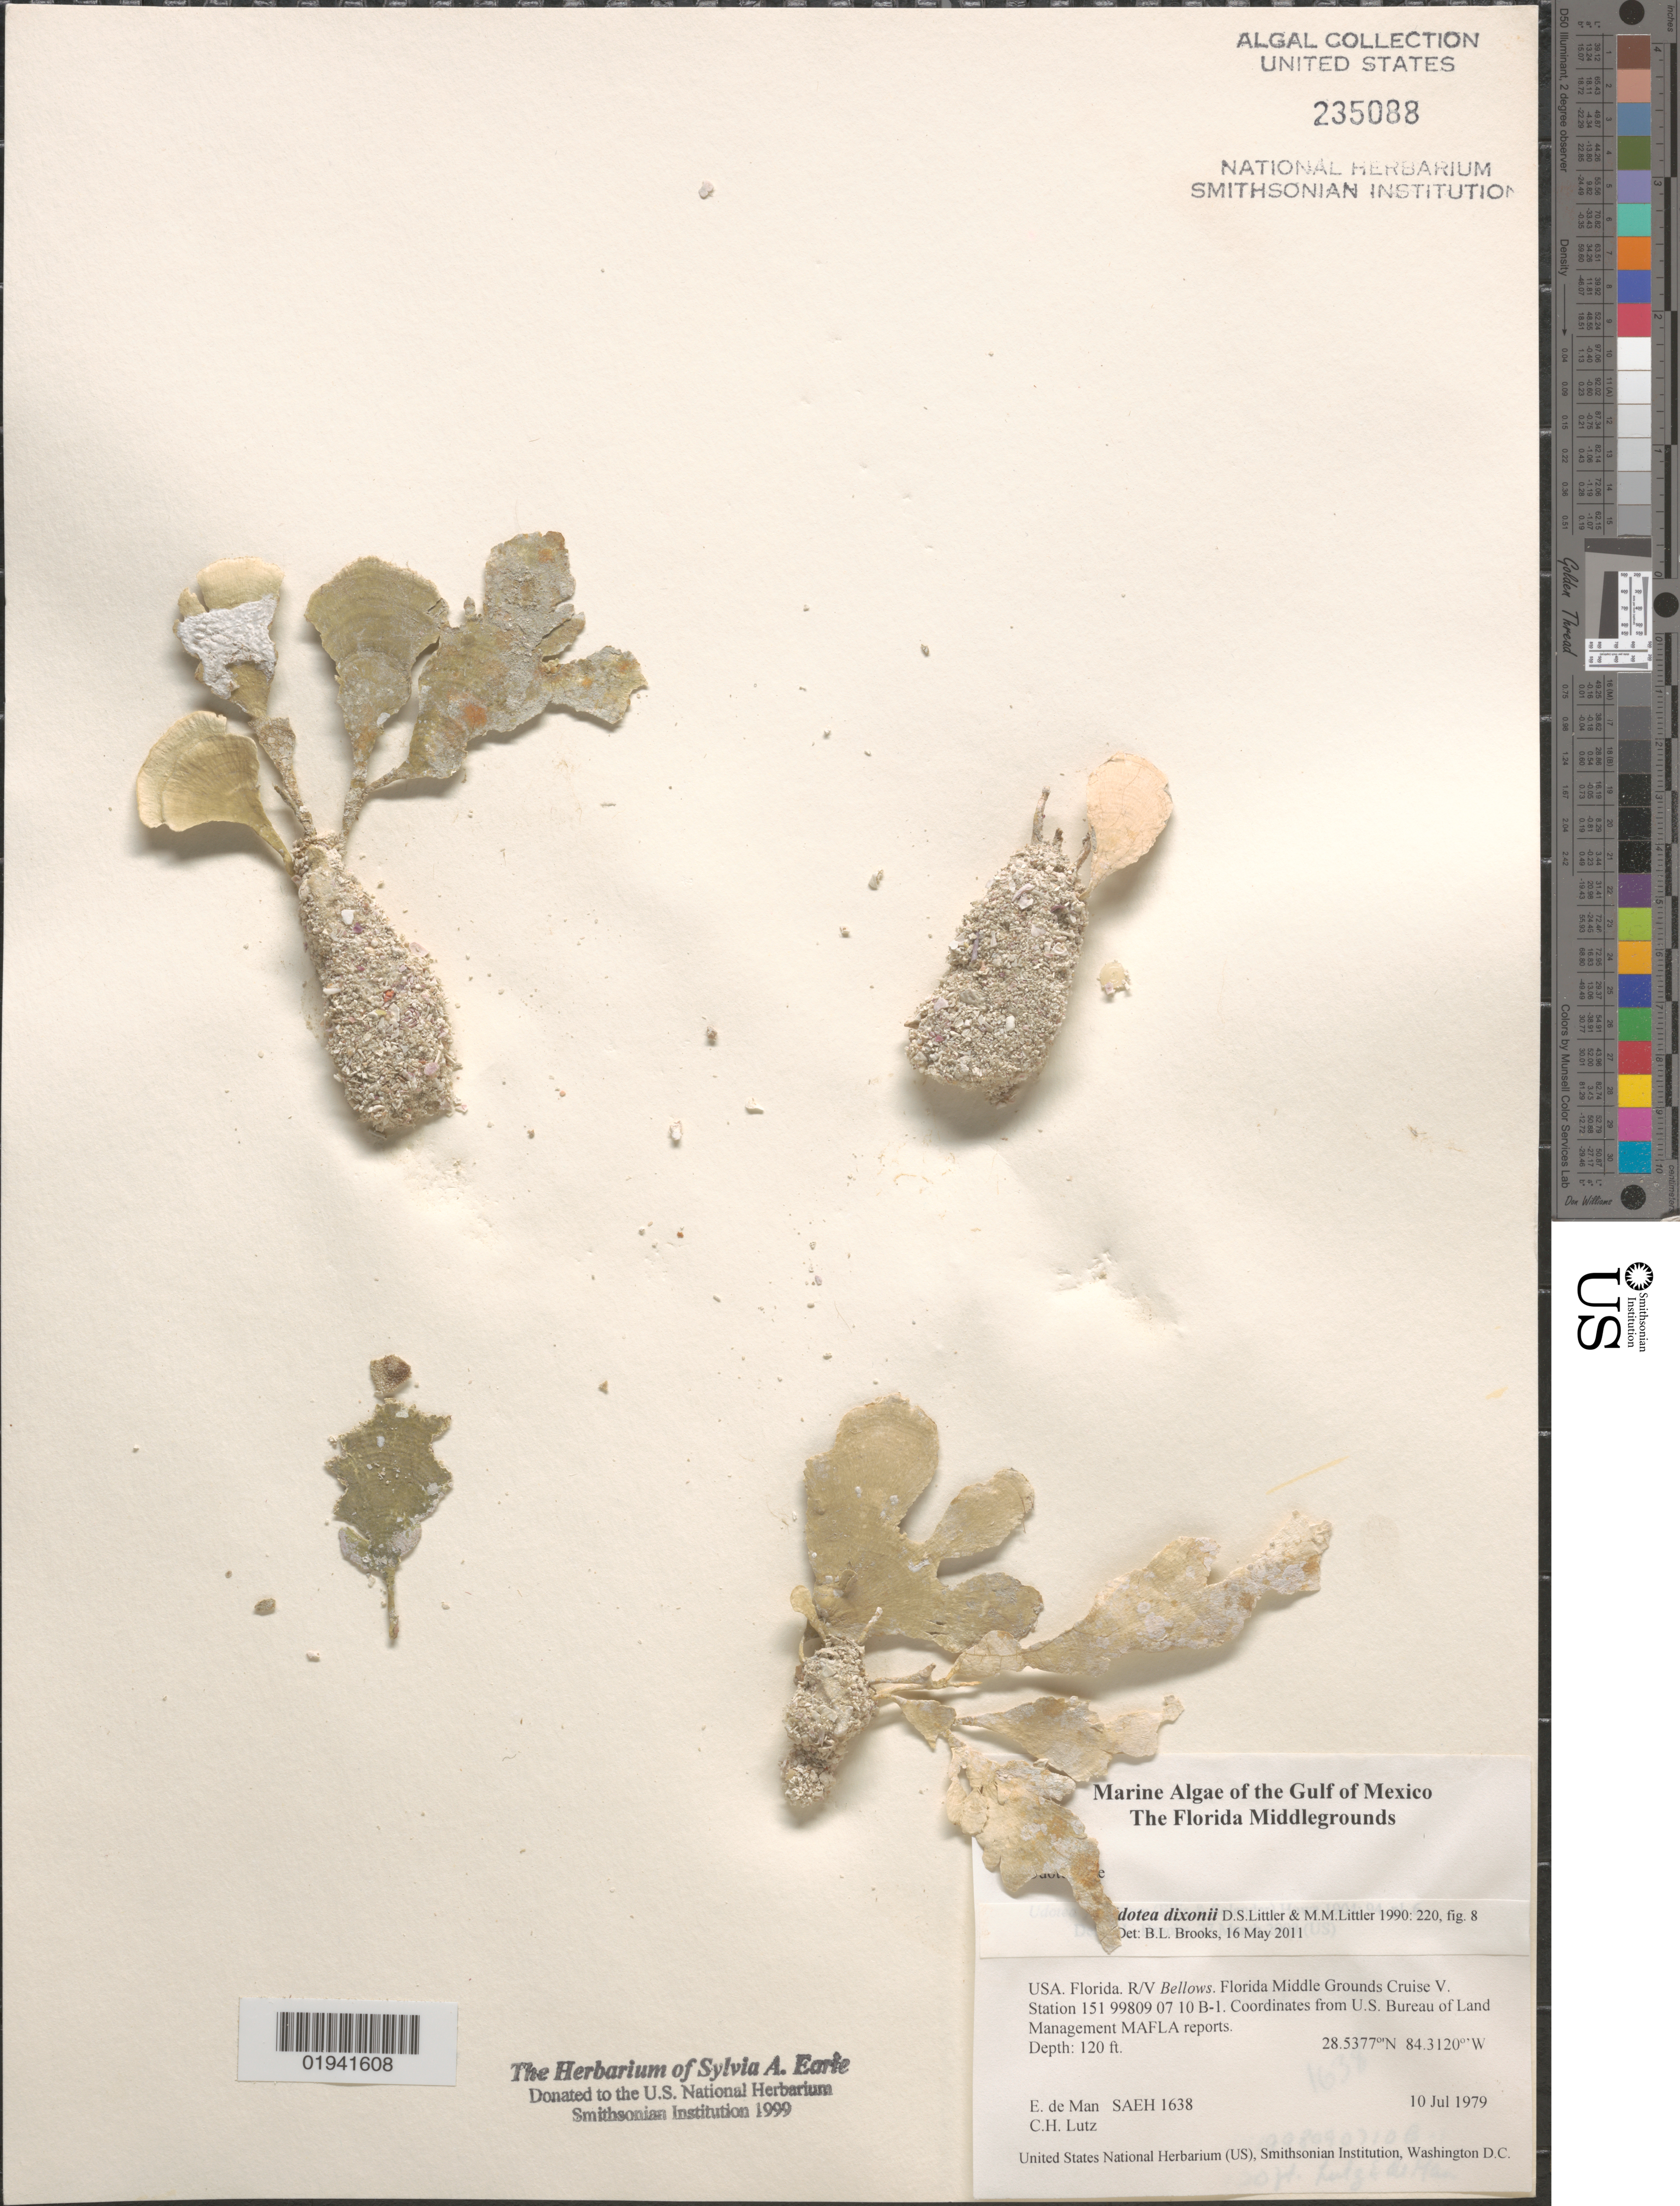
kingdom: Plantae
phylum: Chlorophyta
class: Ulvophyceae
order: Bryopsidales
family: Udoteaceae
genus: Udotea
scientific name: Udotea dixonii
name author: D.S. Littler & Littler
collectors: E. de Man & C. Lutz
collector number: SAEH1638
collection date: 1979-07-10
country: United States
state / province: Florida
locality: The Gulf of Mexico. The Florida Middlegrounds. R/V Bellows. Florida Middle Grounds Cruise V. Station 151 99809 07 10 B-1.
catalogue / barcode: US 235088